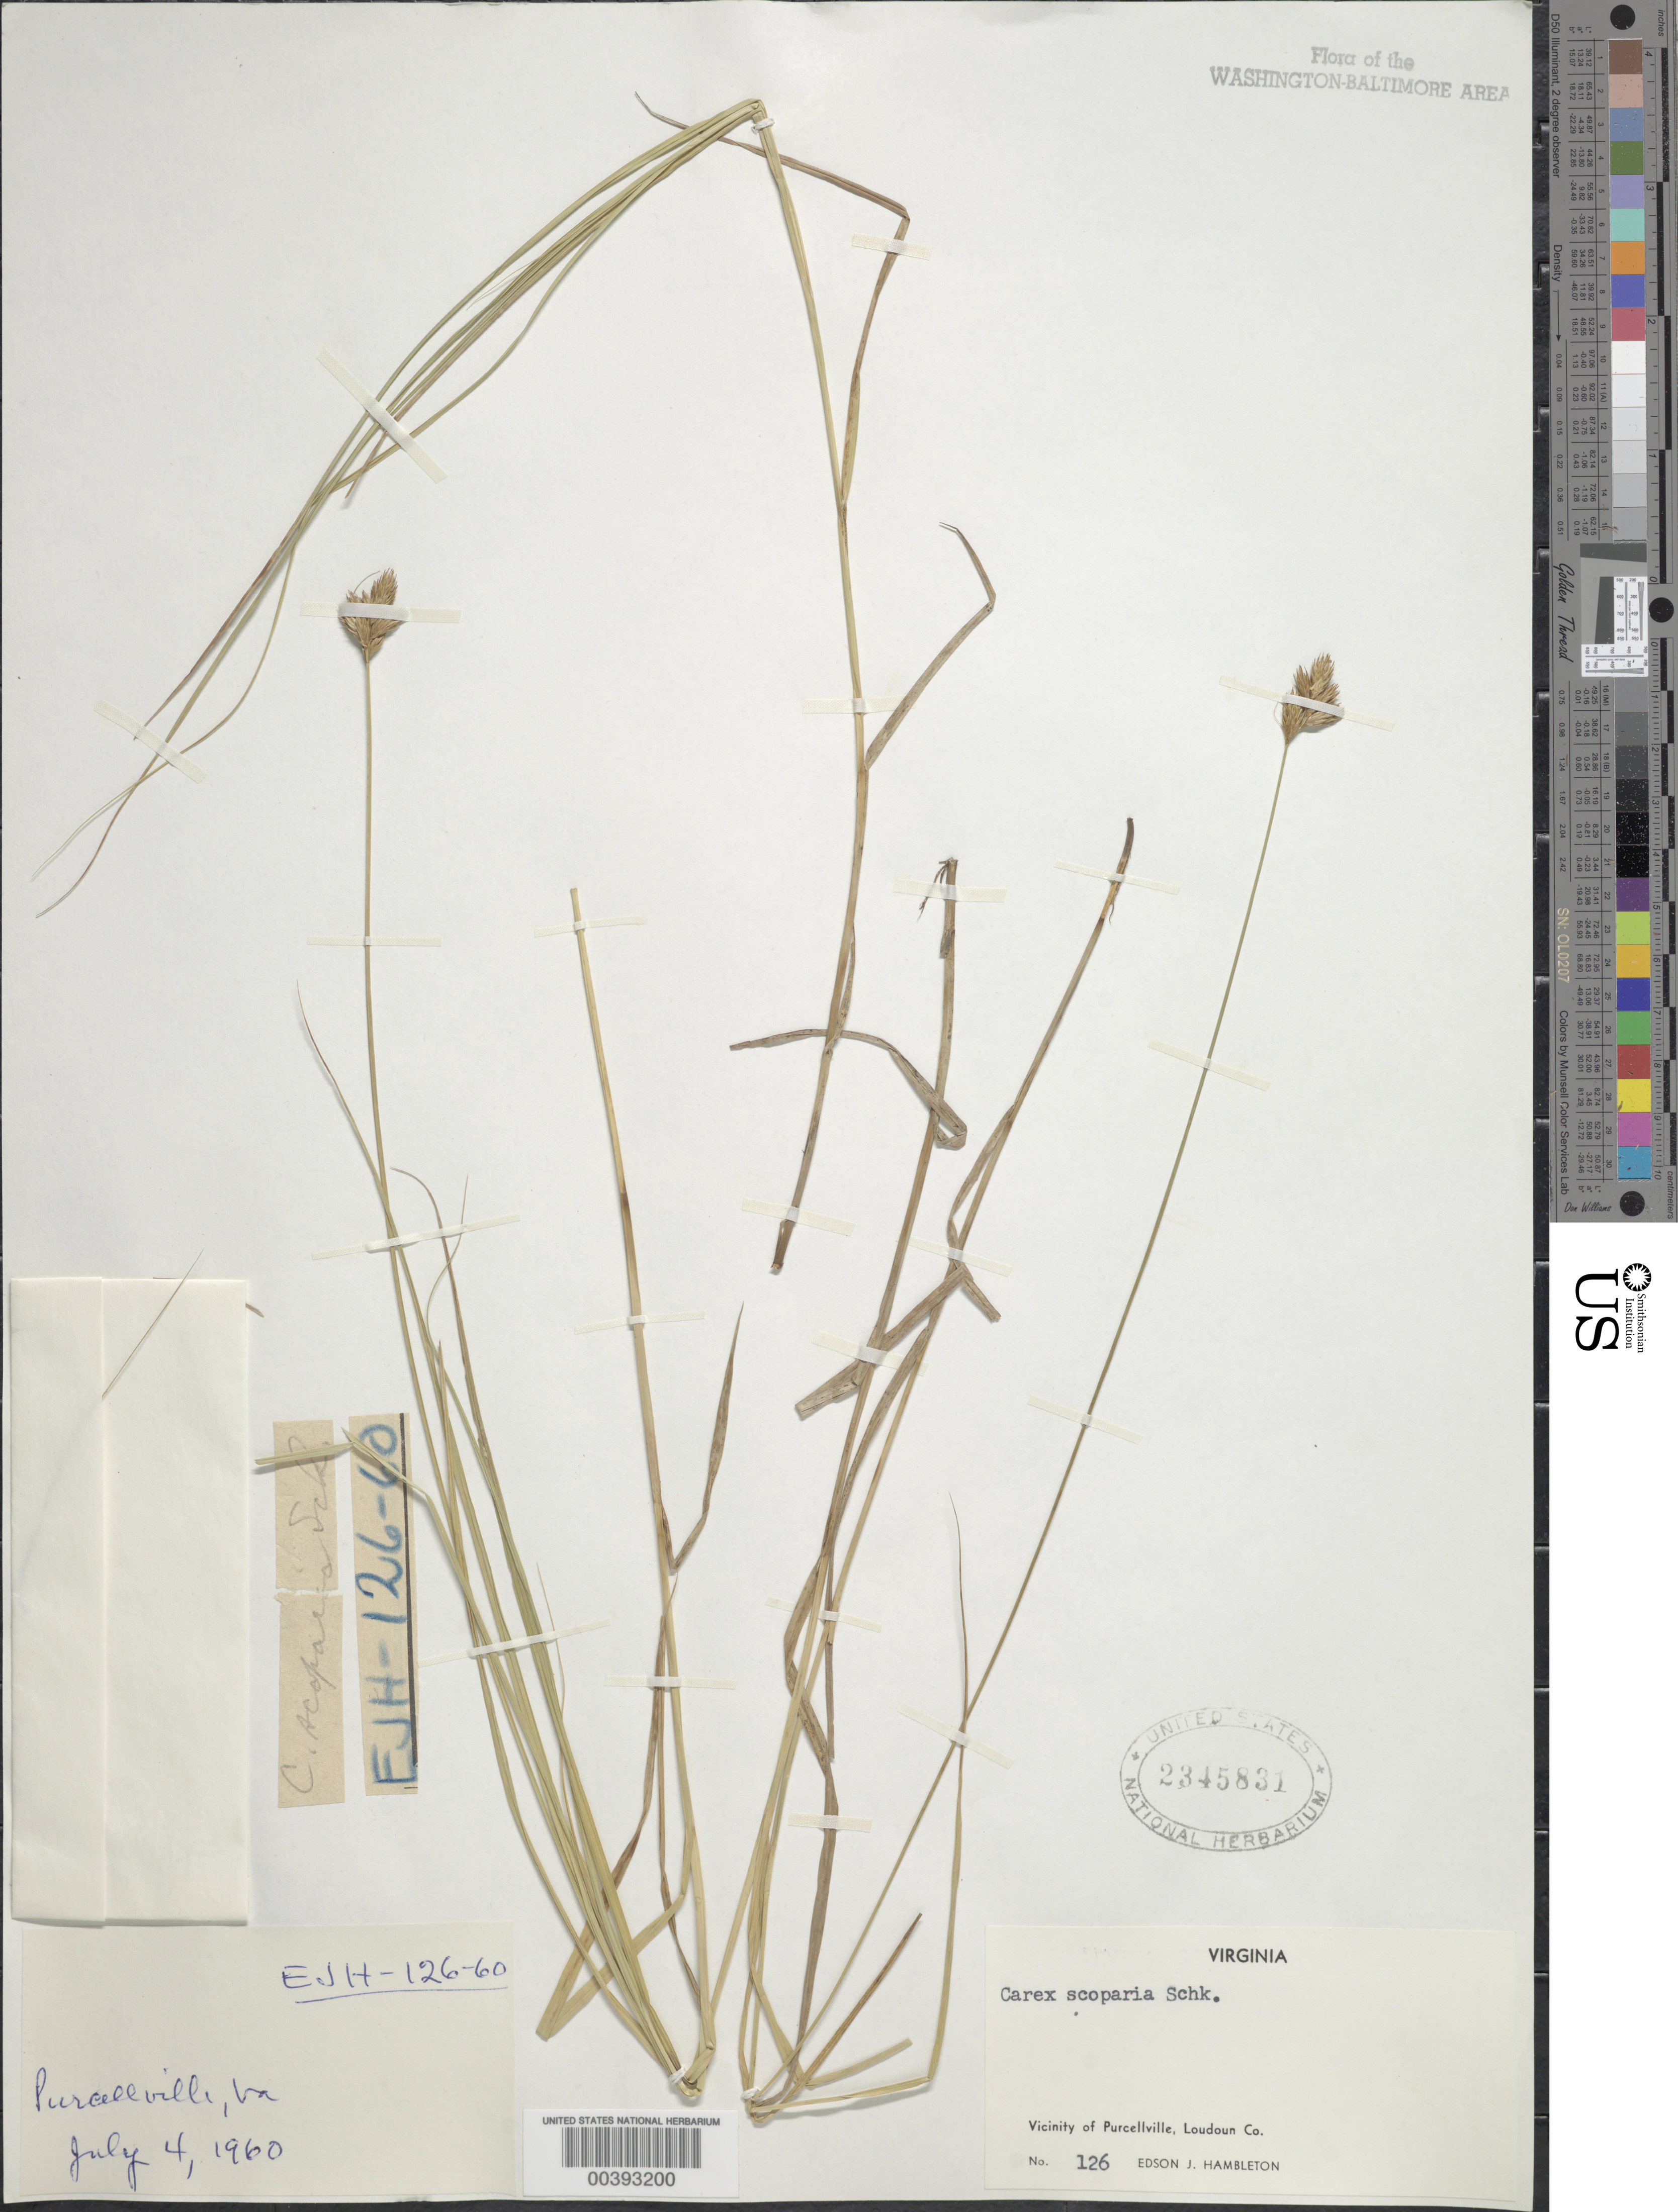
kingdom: Plantae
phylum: Tracheophyta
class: Liliopsida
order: Poales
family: Cyperaceae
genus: Carex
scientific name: Carex scoparia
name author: Schkuhr ex Willd.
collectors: E. Hambleton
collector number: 126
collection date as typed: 04 Jul 1960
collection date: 1960-07-04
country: United States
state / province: Virginia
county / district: Loudoun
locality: Purcellville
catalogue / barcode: US 2345831